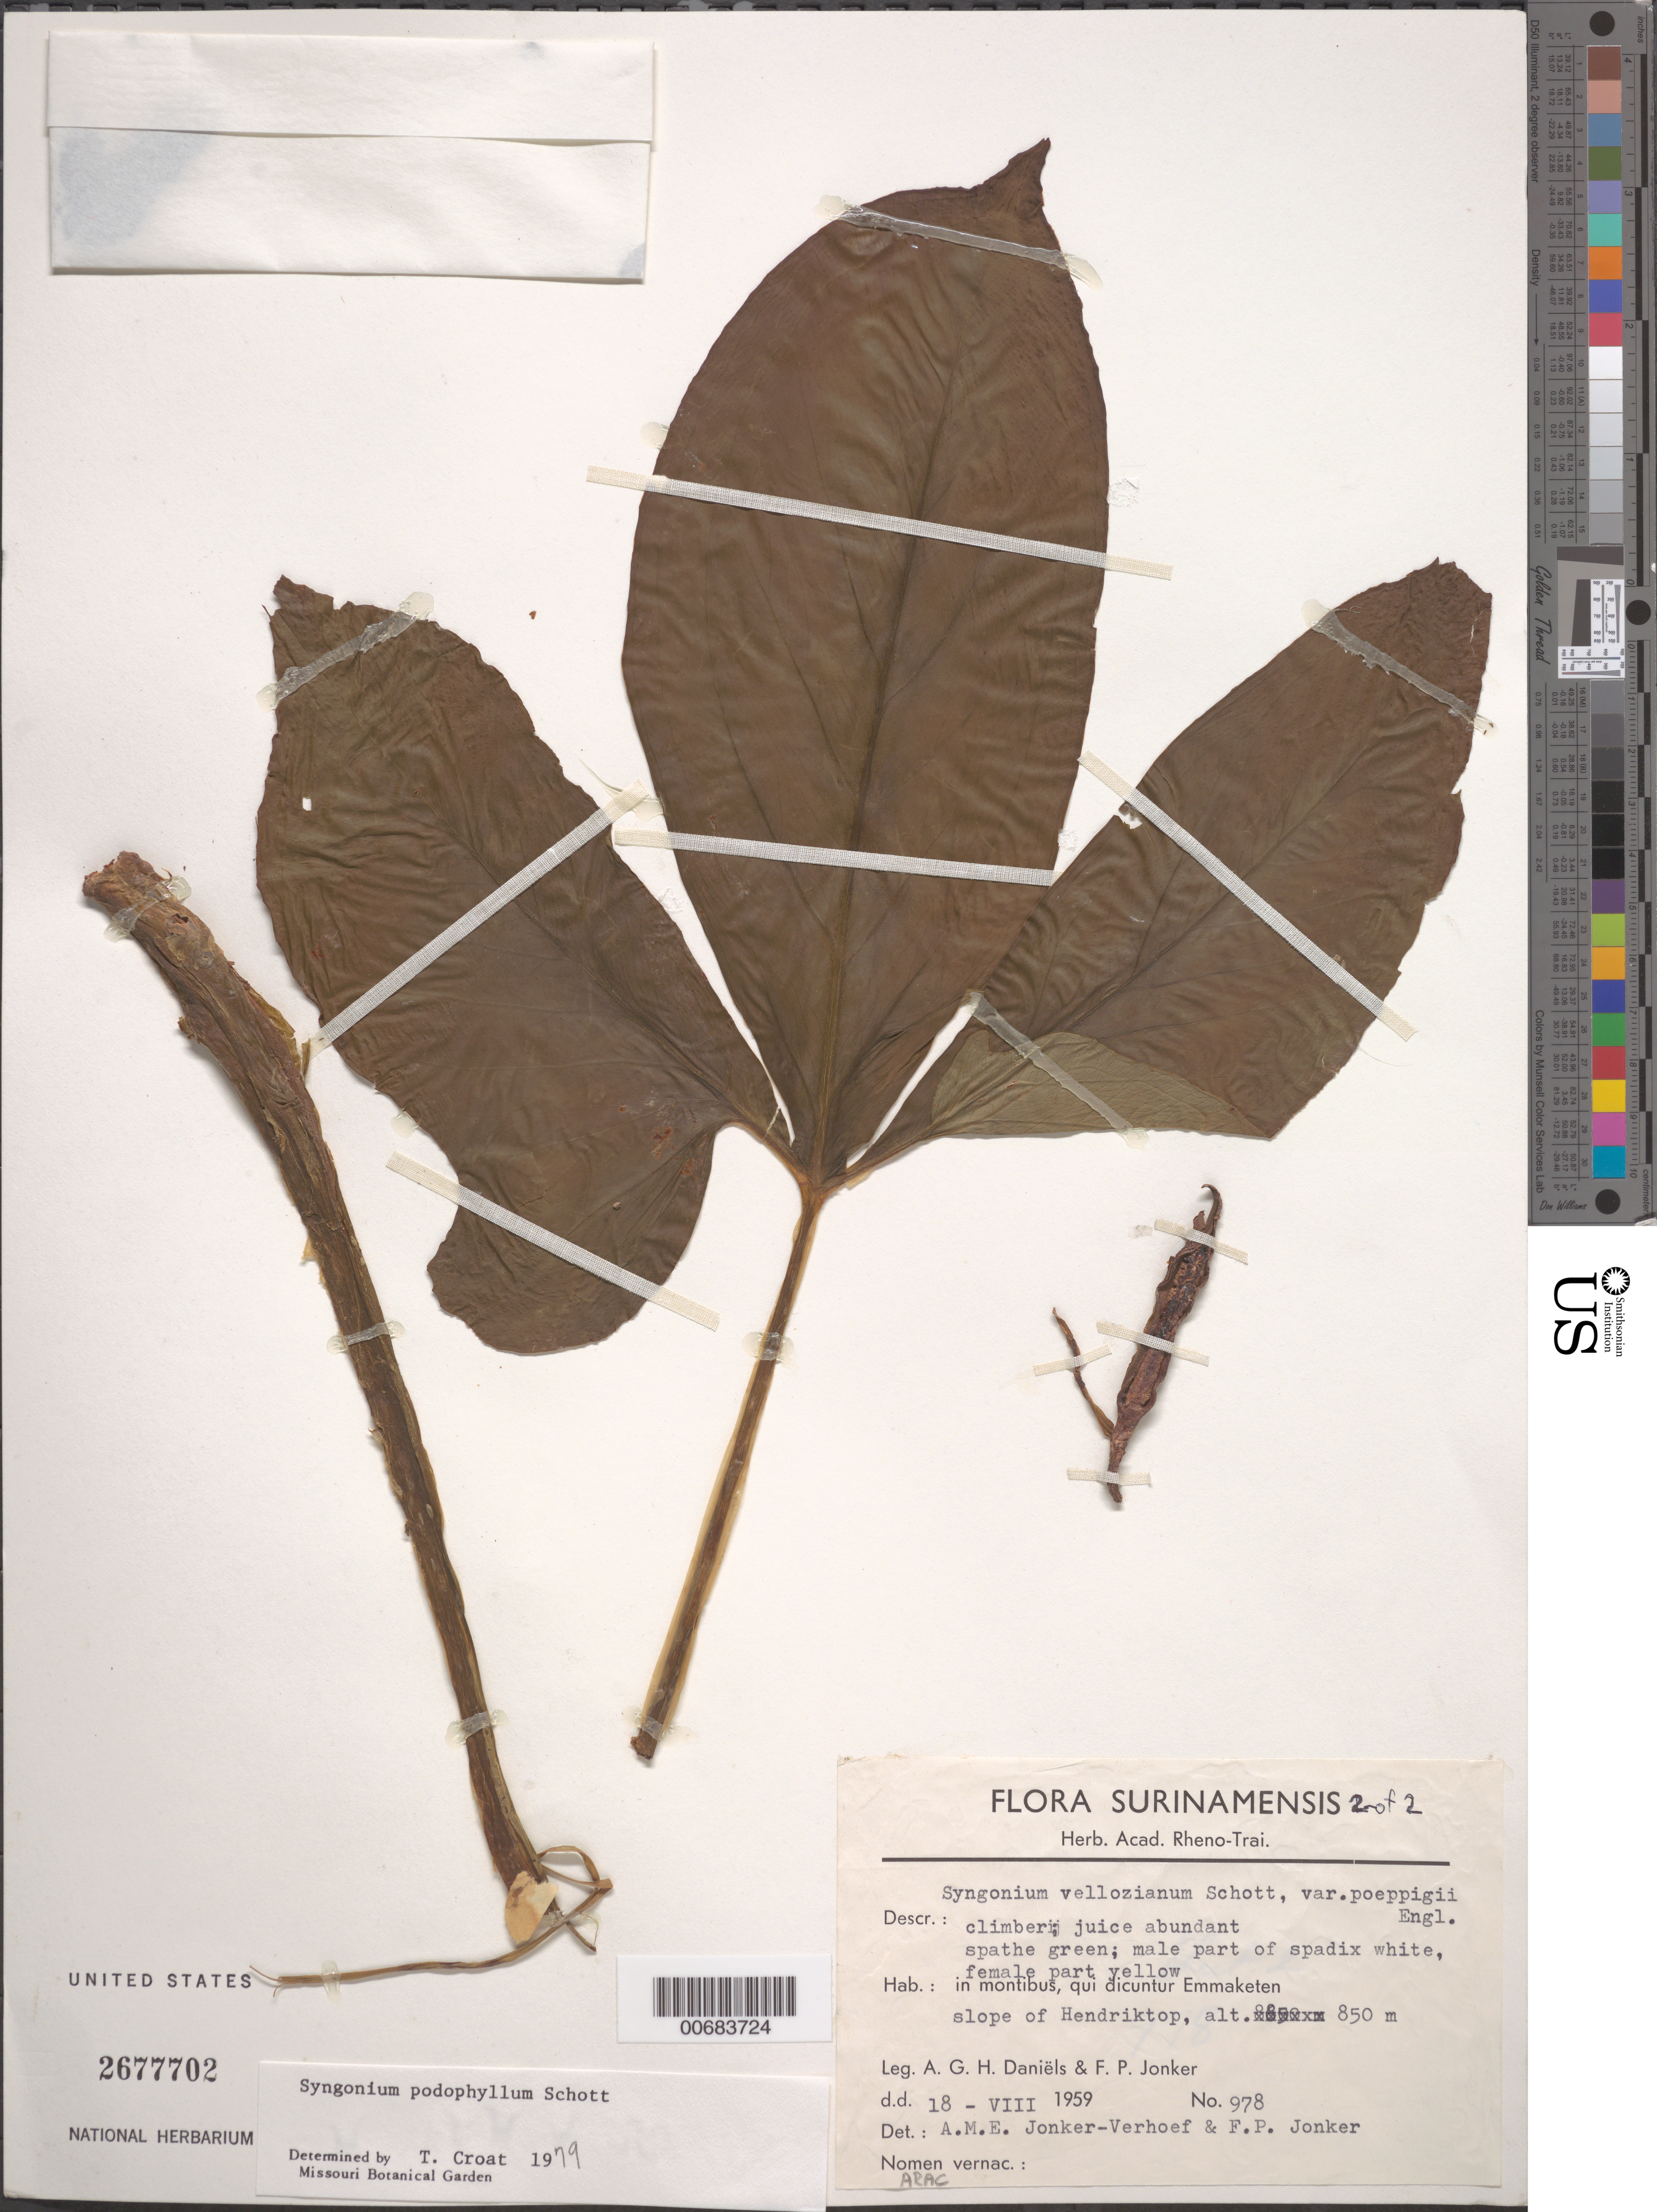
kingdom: Plantae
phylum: Tracheophyta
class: Liliopsida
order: Alismatales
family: Araceae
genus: Syngonium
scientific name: Syngonium podophyllum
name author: Schott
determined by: Croat, Thomas B., Missouri Botanical Garden (MO)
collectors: A. Daniëls & F. P. Jonker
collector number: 978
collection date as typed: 18-Aug-59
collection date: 1959-08-18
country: Suriname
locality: Emmaketen, slope of Hendriktop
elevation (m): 850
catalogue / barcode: US 2677702